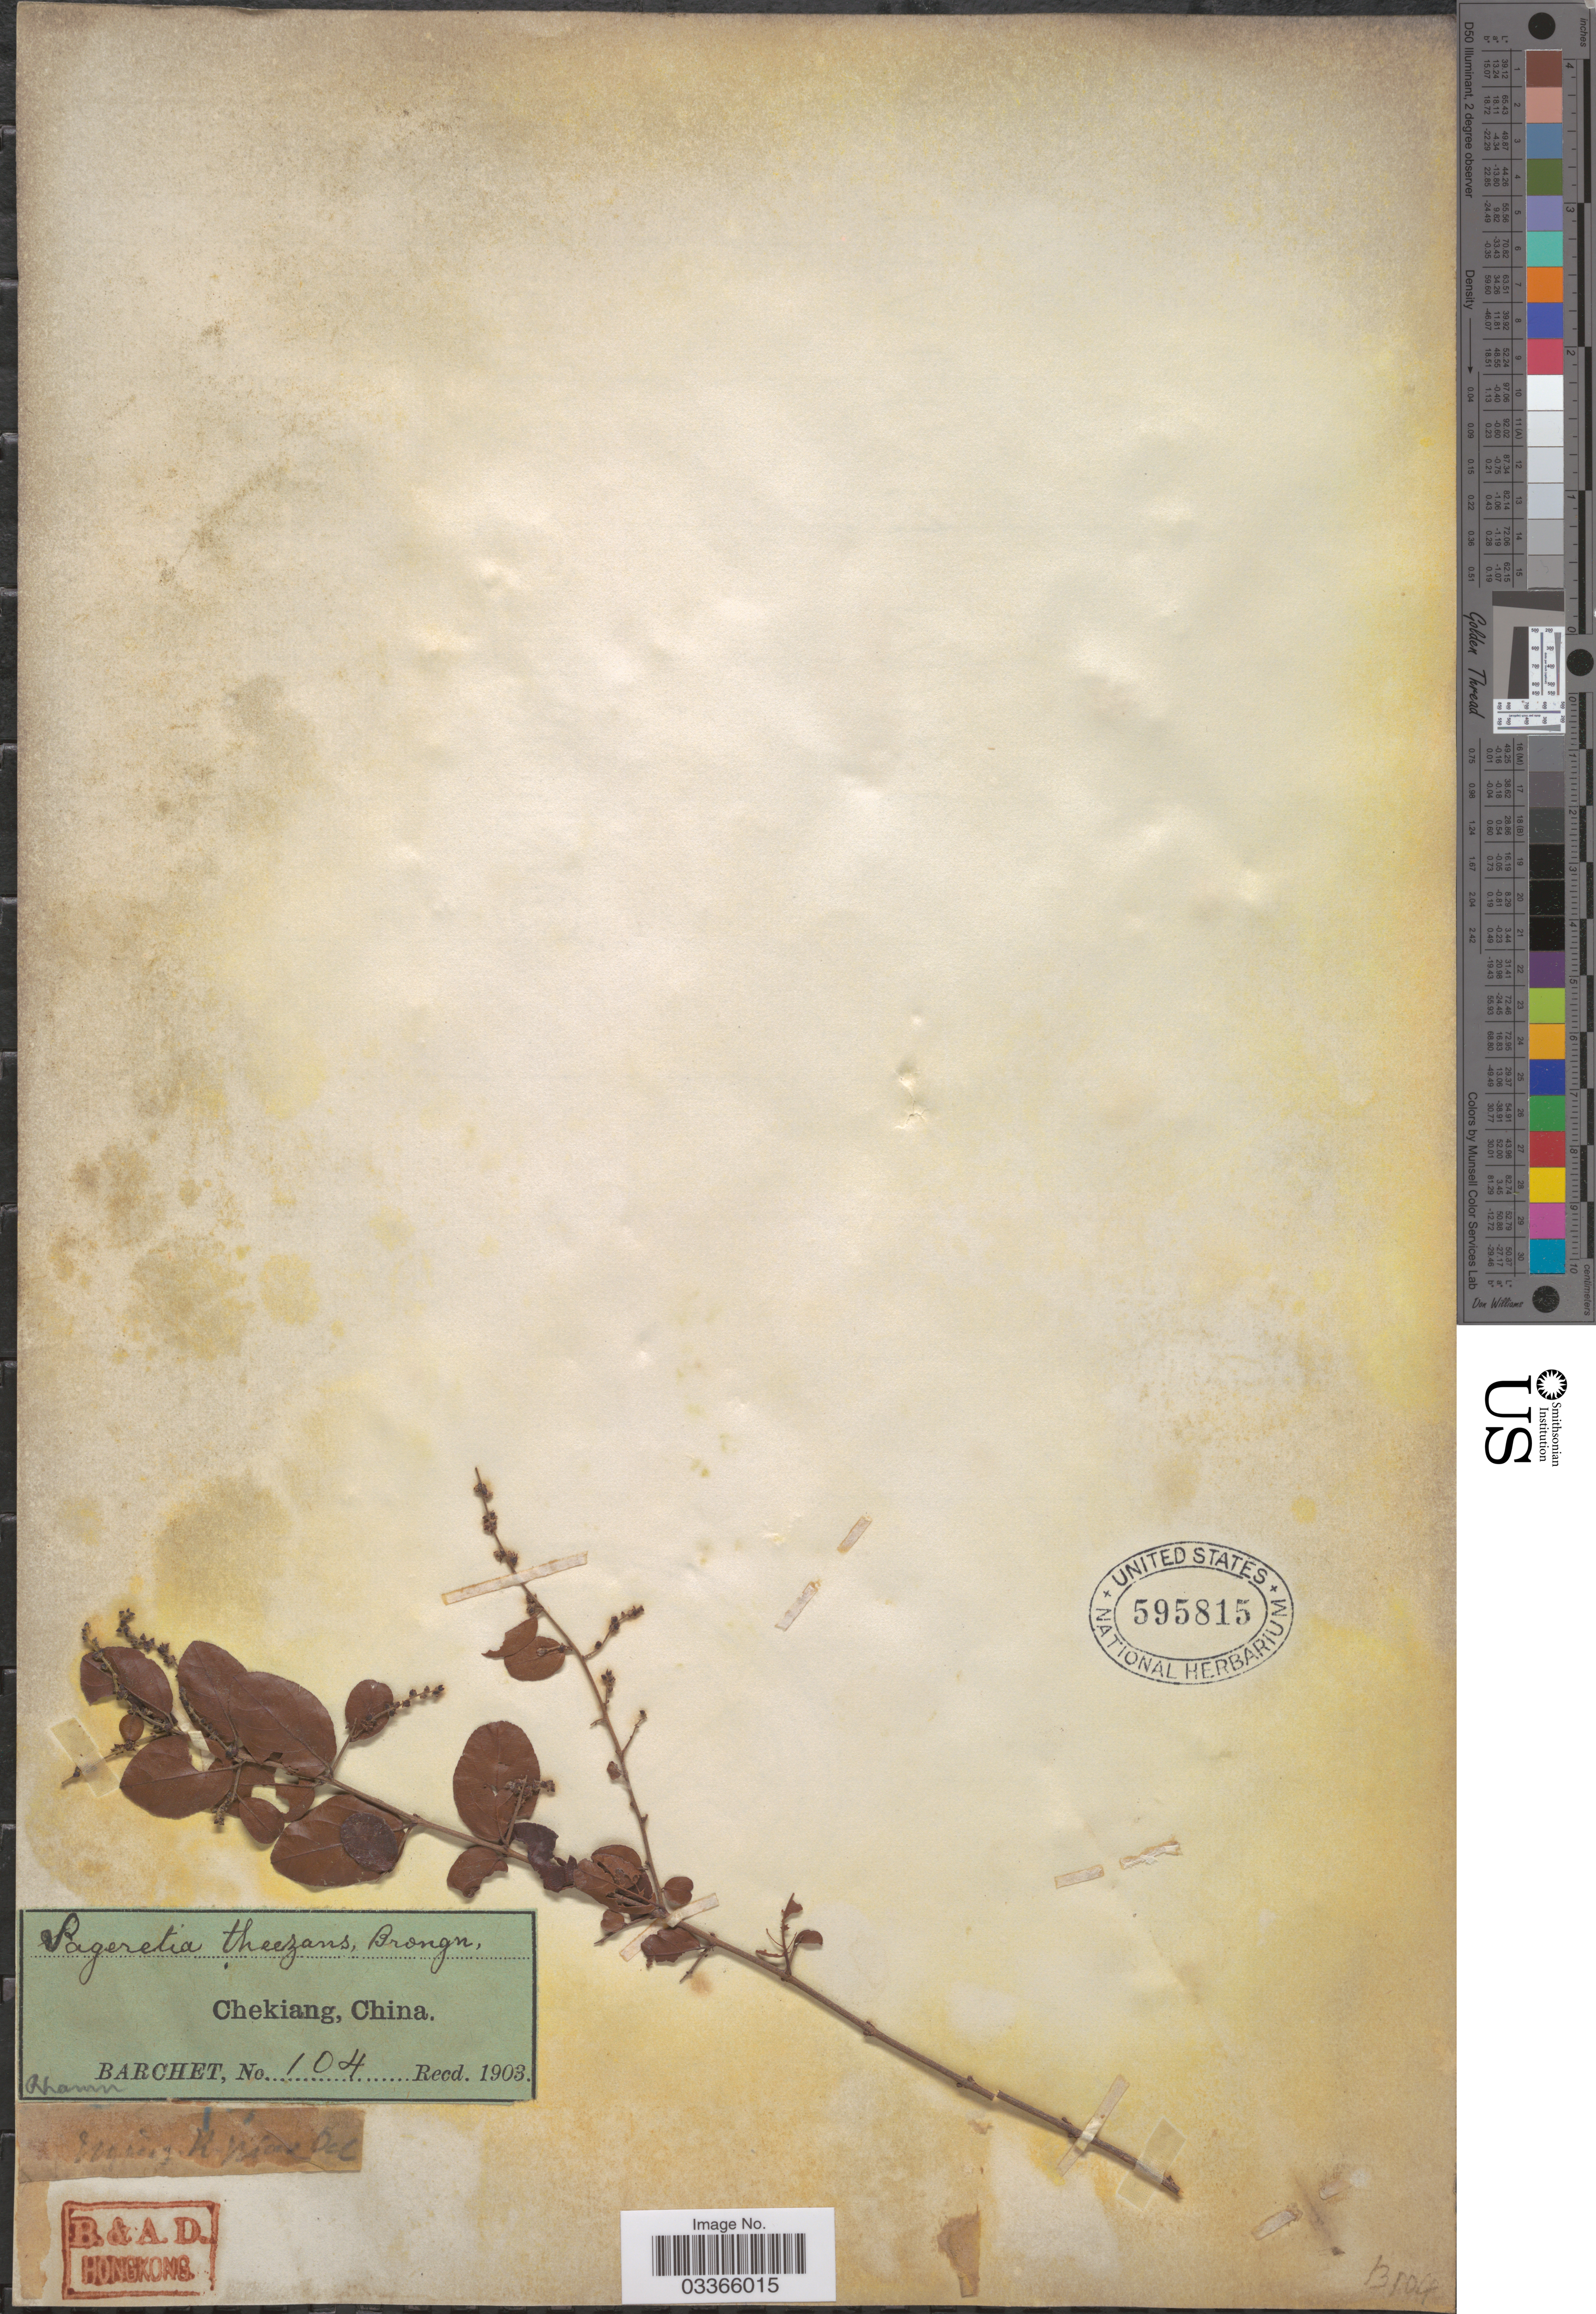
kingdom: Plantae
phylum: Tracheophyta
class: Magnoliopsida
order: Rosales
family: Rhamnaceae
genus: Sageretia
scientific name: Sageretia thea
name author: (Osbeck) M.C. Johnst.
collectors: Barchet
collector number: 104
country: China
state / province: Zhejiang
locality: Chekiang.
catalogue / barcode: US 595815